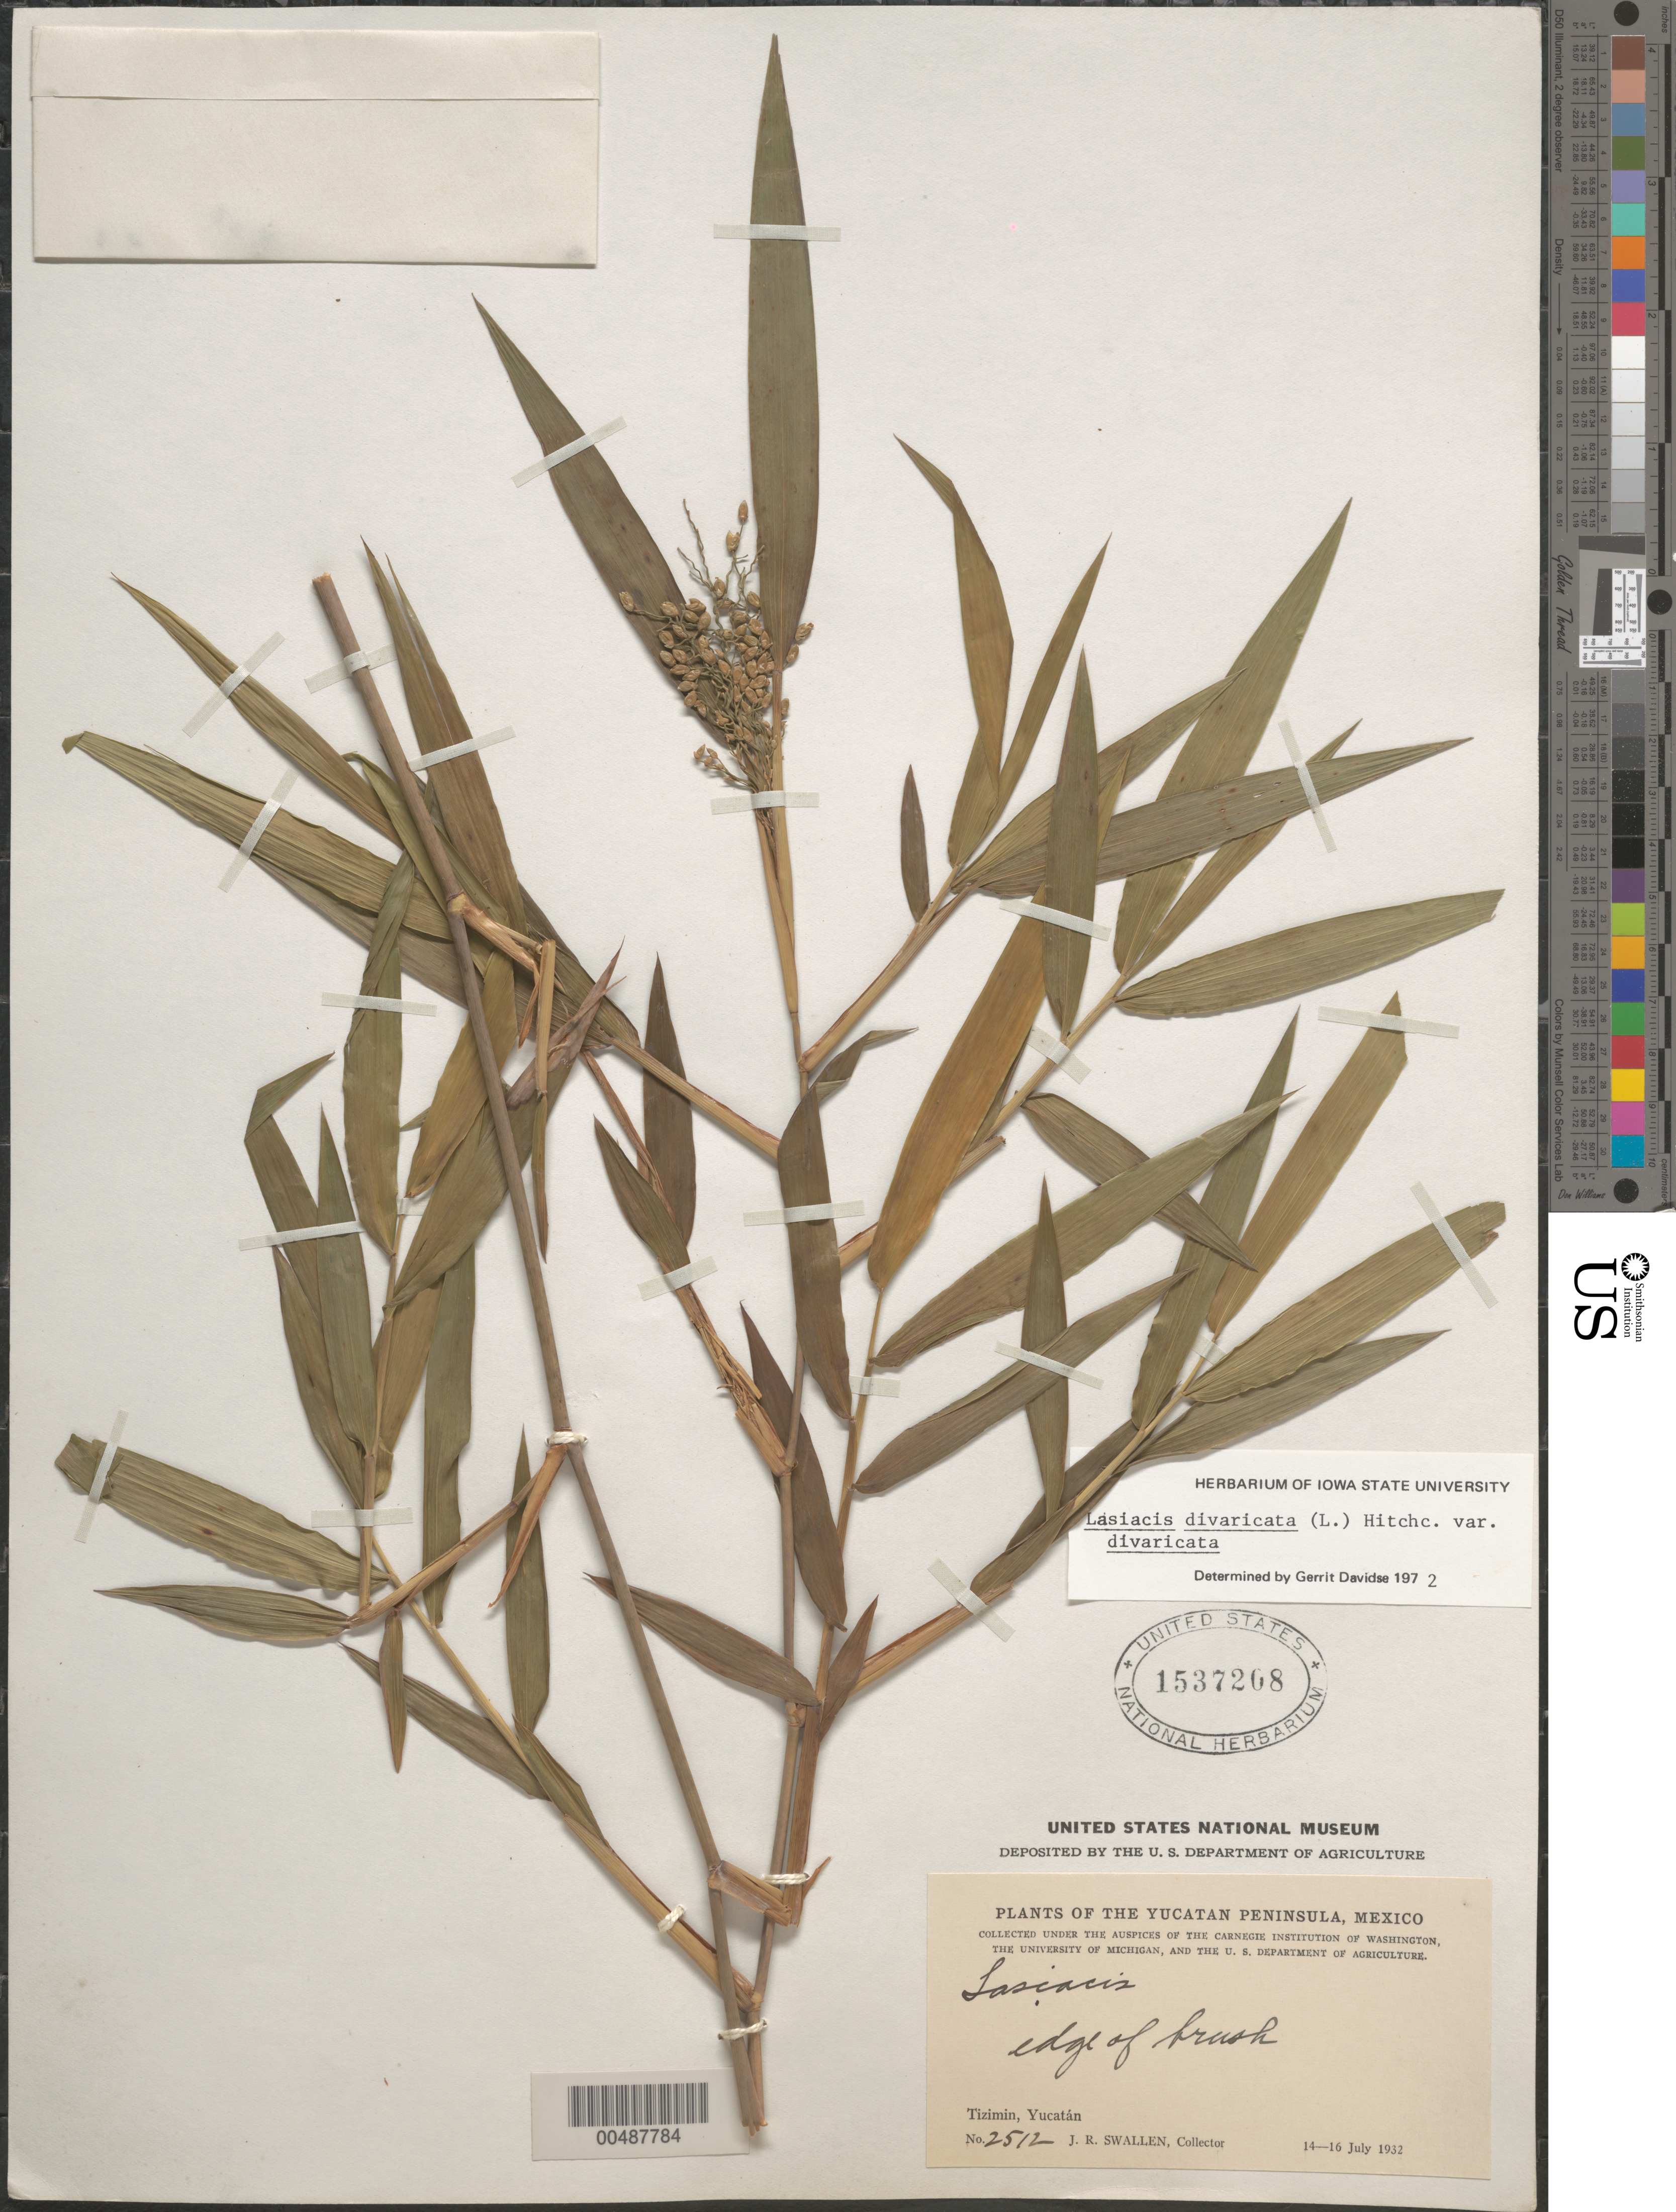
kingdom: Plantae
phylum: Tracheophyta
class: Liliopsida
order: Poales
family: Poaceae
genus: Lasiacis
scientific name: Lasiacis divaricata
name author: (L.) Hitchc.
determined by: Davidse, Gerrit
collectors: J. R. Swallen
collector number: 2512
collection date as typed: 14 Jul 1932 to 16 Jul 1932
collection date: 1932-07-14/1932-07-16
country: Mexico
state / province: Yucatan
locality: Yucatan Peninsula, Tizimin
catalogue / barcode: US 1537208